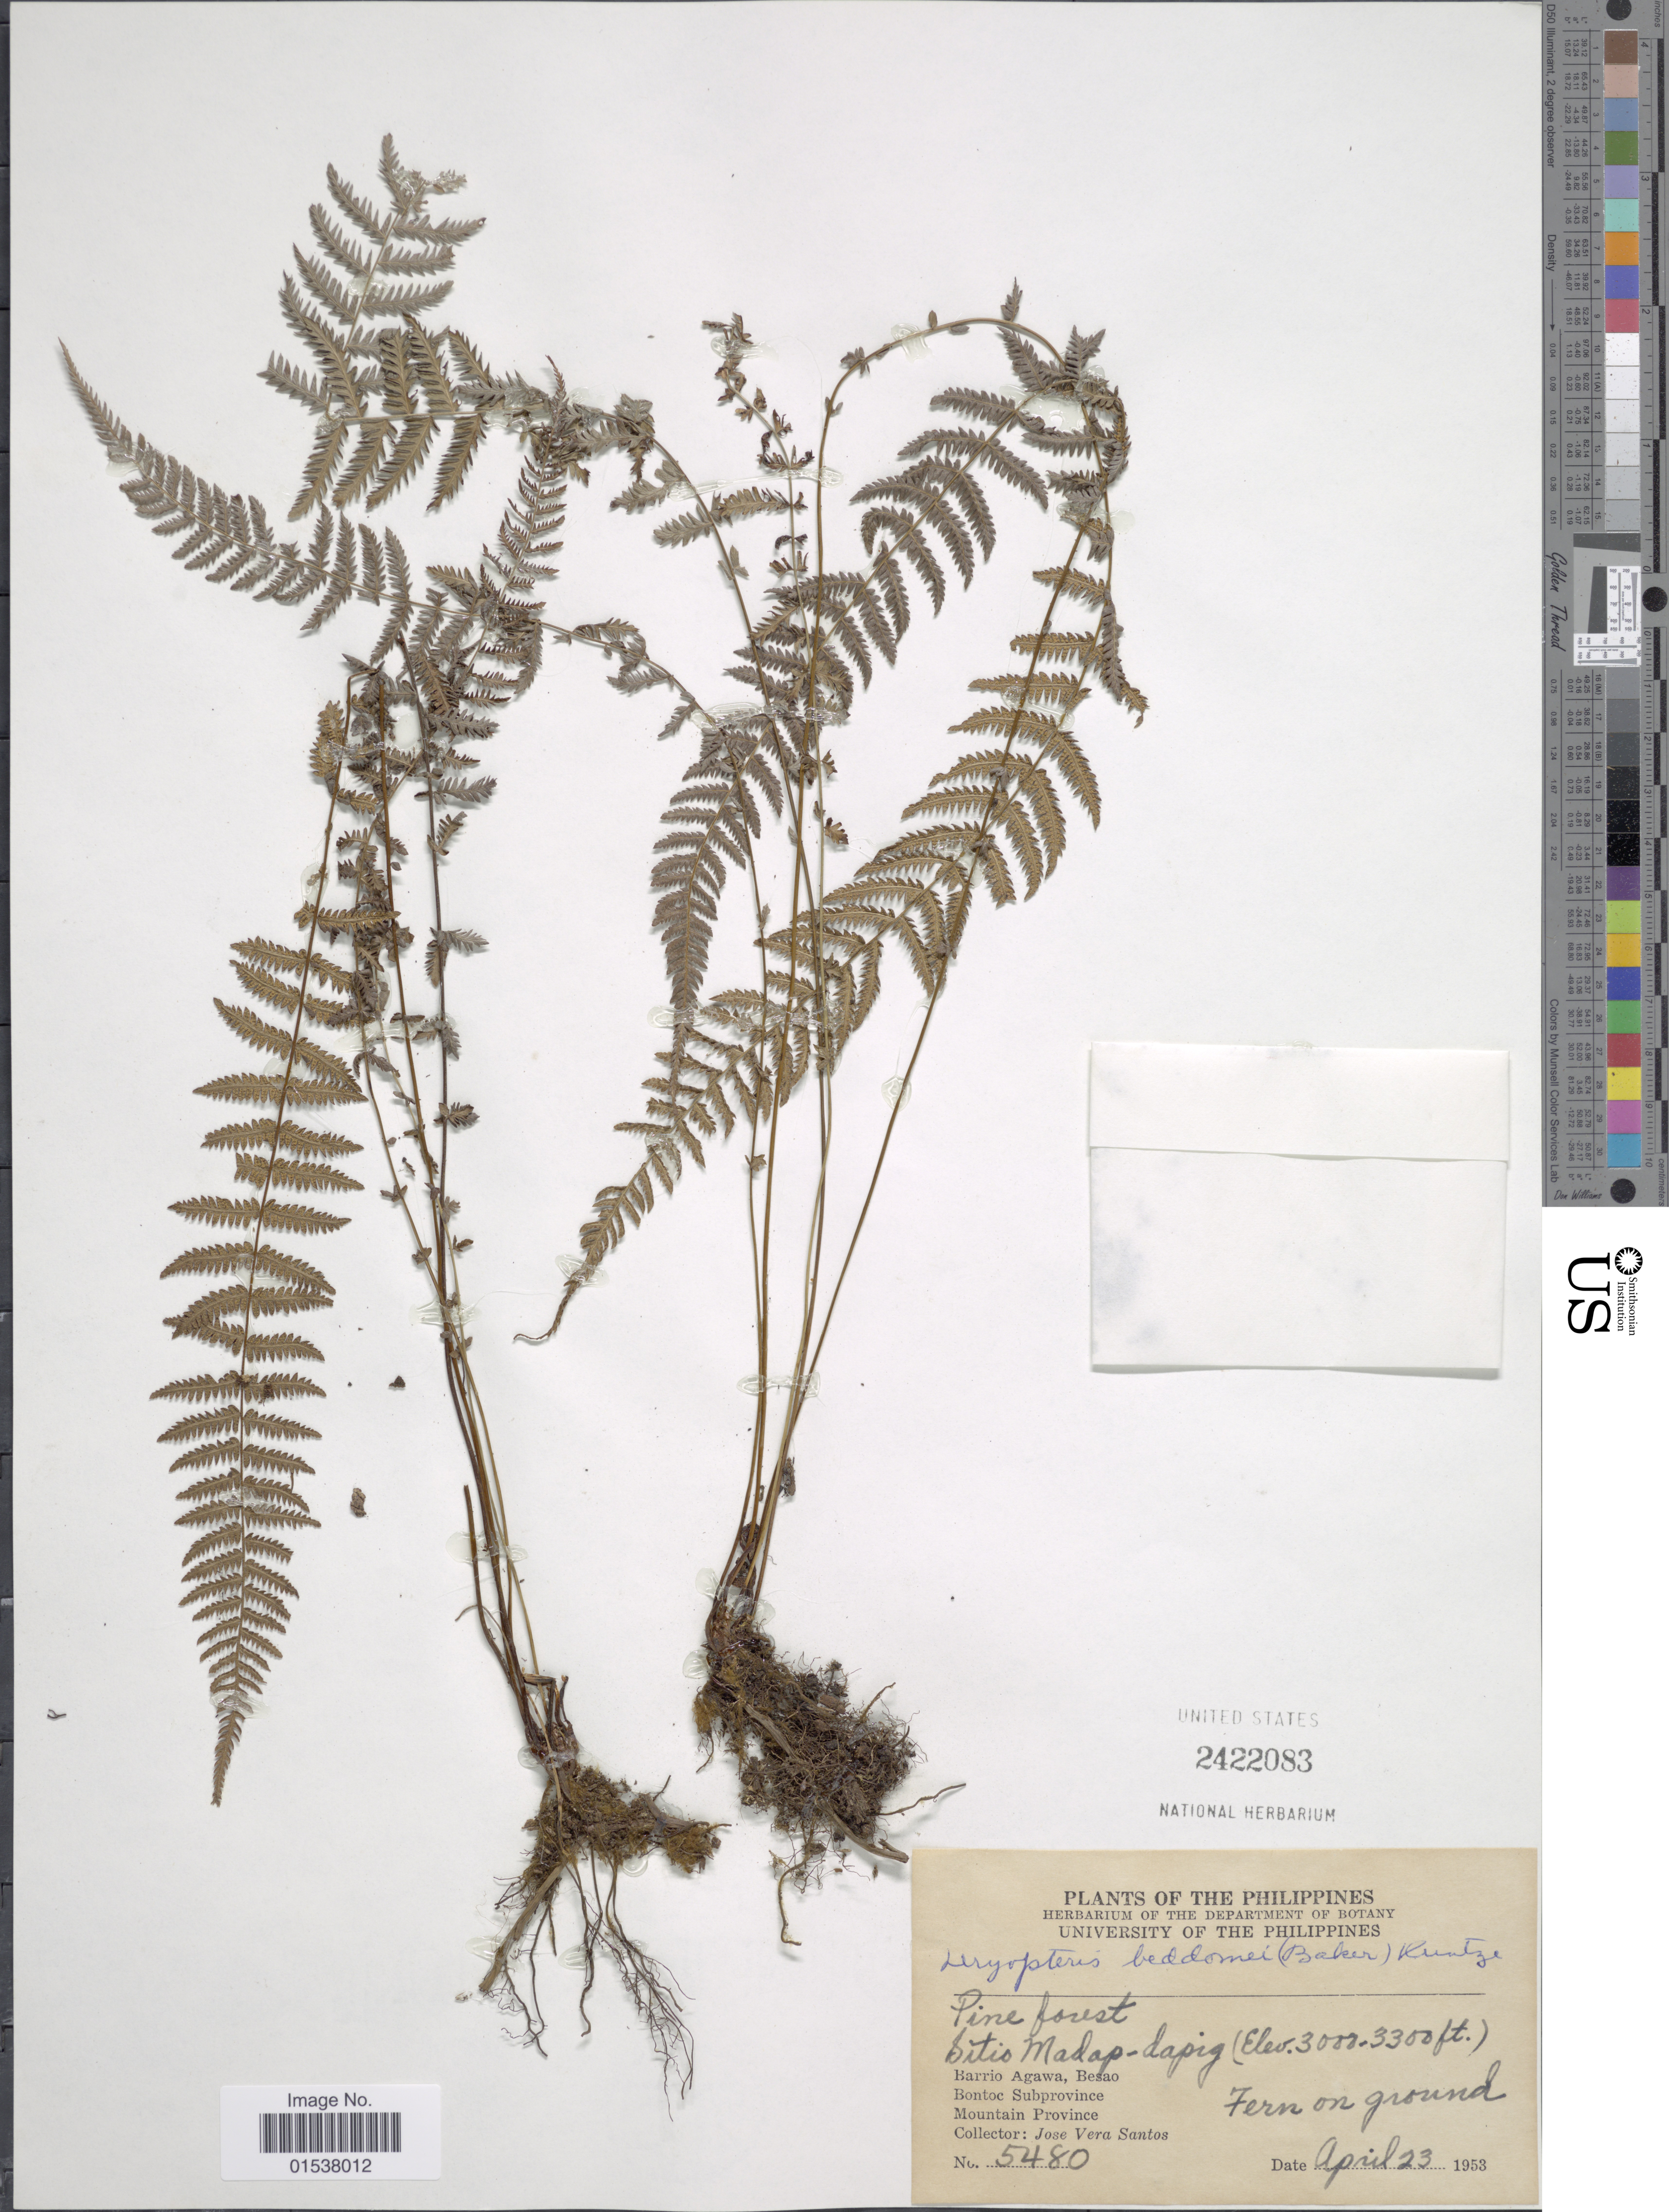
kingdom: Plantae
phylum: Tracheophyta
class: Polypodiopsida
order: Polypodiales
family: Thelypteridaceae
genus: Parathelypteris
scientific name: Parathelypteris beddomei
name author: (Baker) Ching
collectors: J. Santos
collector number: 5480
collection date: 1953-04-23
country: Philippines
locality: Pine forest, Sitio Madap-dapig, Barrio Agawa, Besao, Bontoc Subprovince, Mountain Province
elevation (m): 914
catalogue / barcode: US 2422083